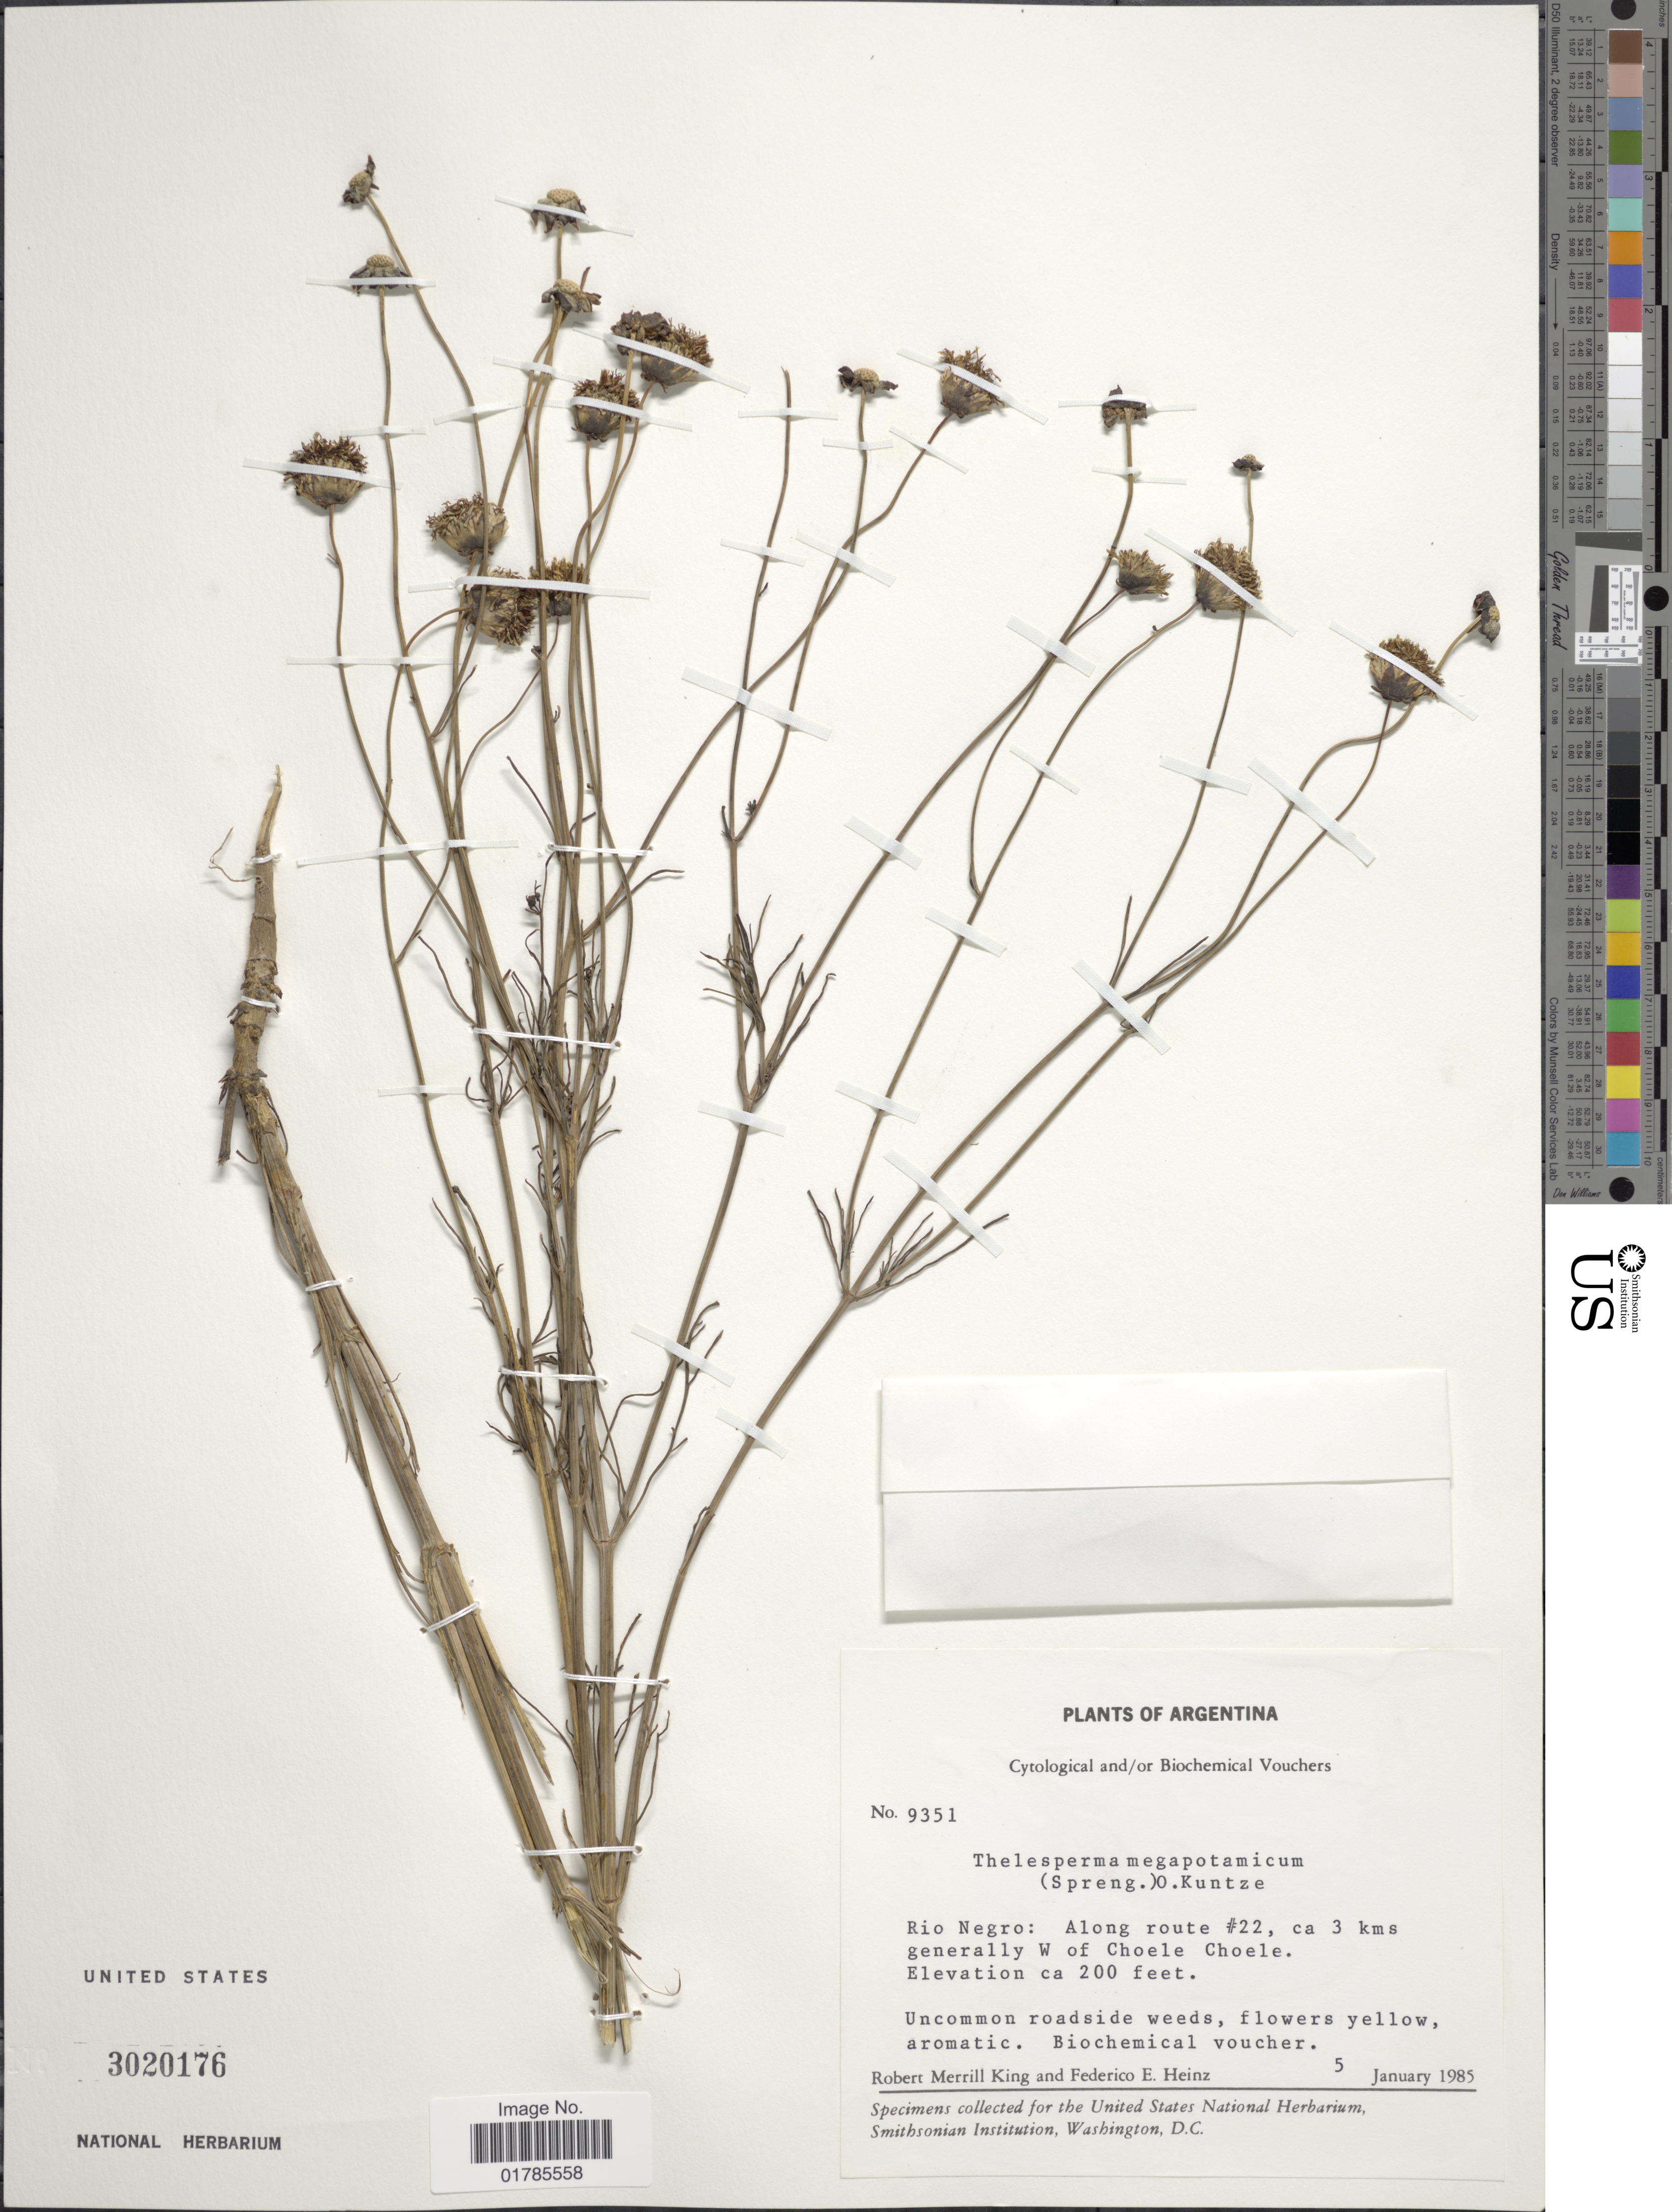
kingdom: Plantae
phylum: Tracheophyta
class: Magnoliopsida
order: Asterales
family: Asteraceae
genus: Thelesperma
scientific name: Thelesperma megapotamicum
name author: (Spreng.) Herter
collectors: R. M. King & F. Heinz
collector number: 9351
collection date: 1985-01-05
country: Argentina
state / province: Rio Negro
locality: Along route #22, ca 3 kms generally W of Choele Choele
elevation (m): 61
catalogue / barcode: US 3020176